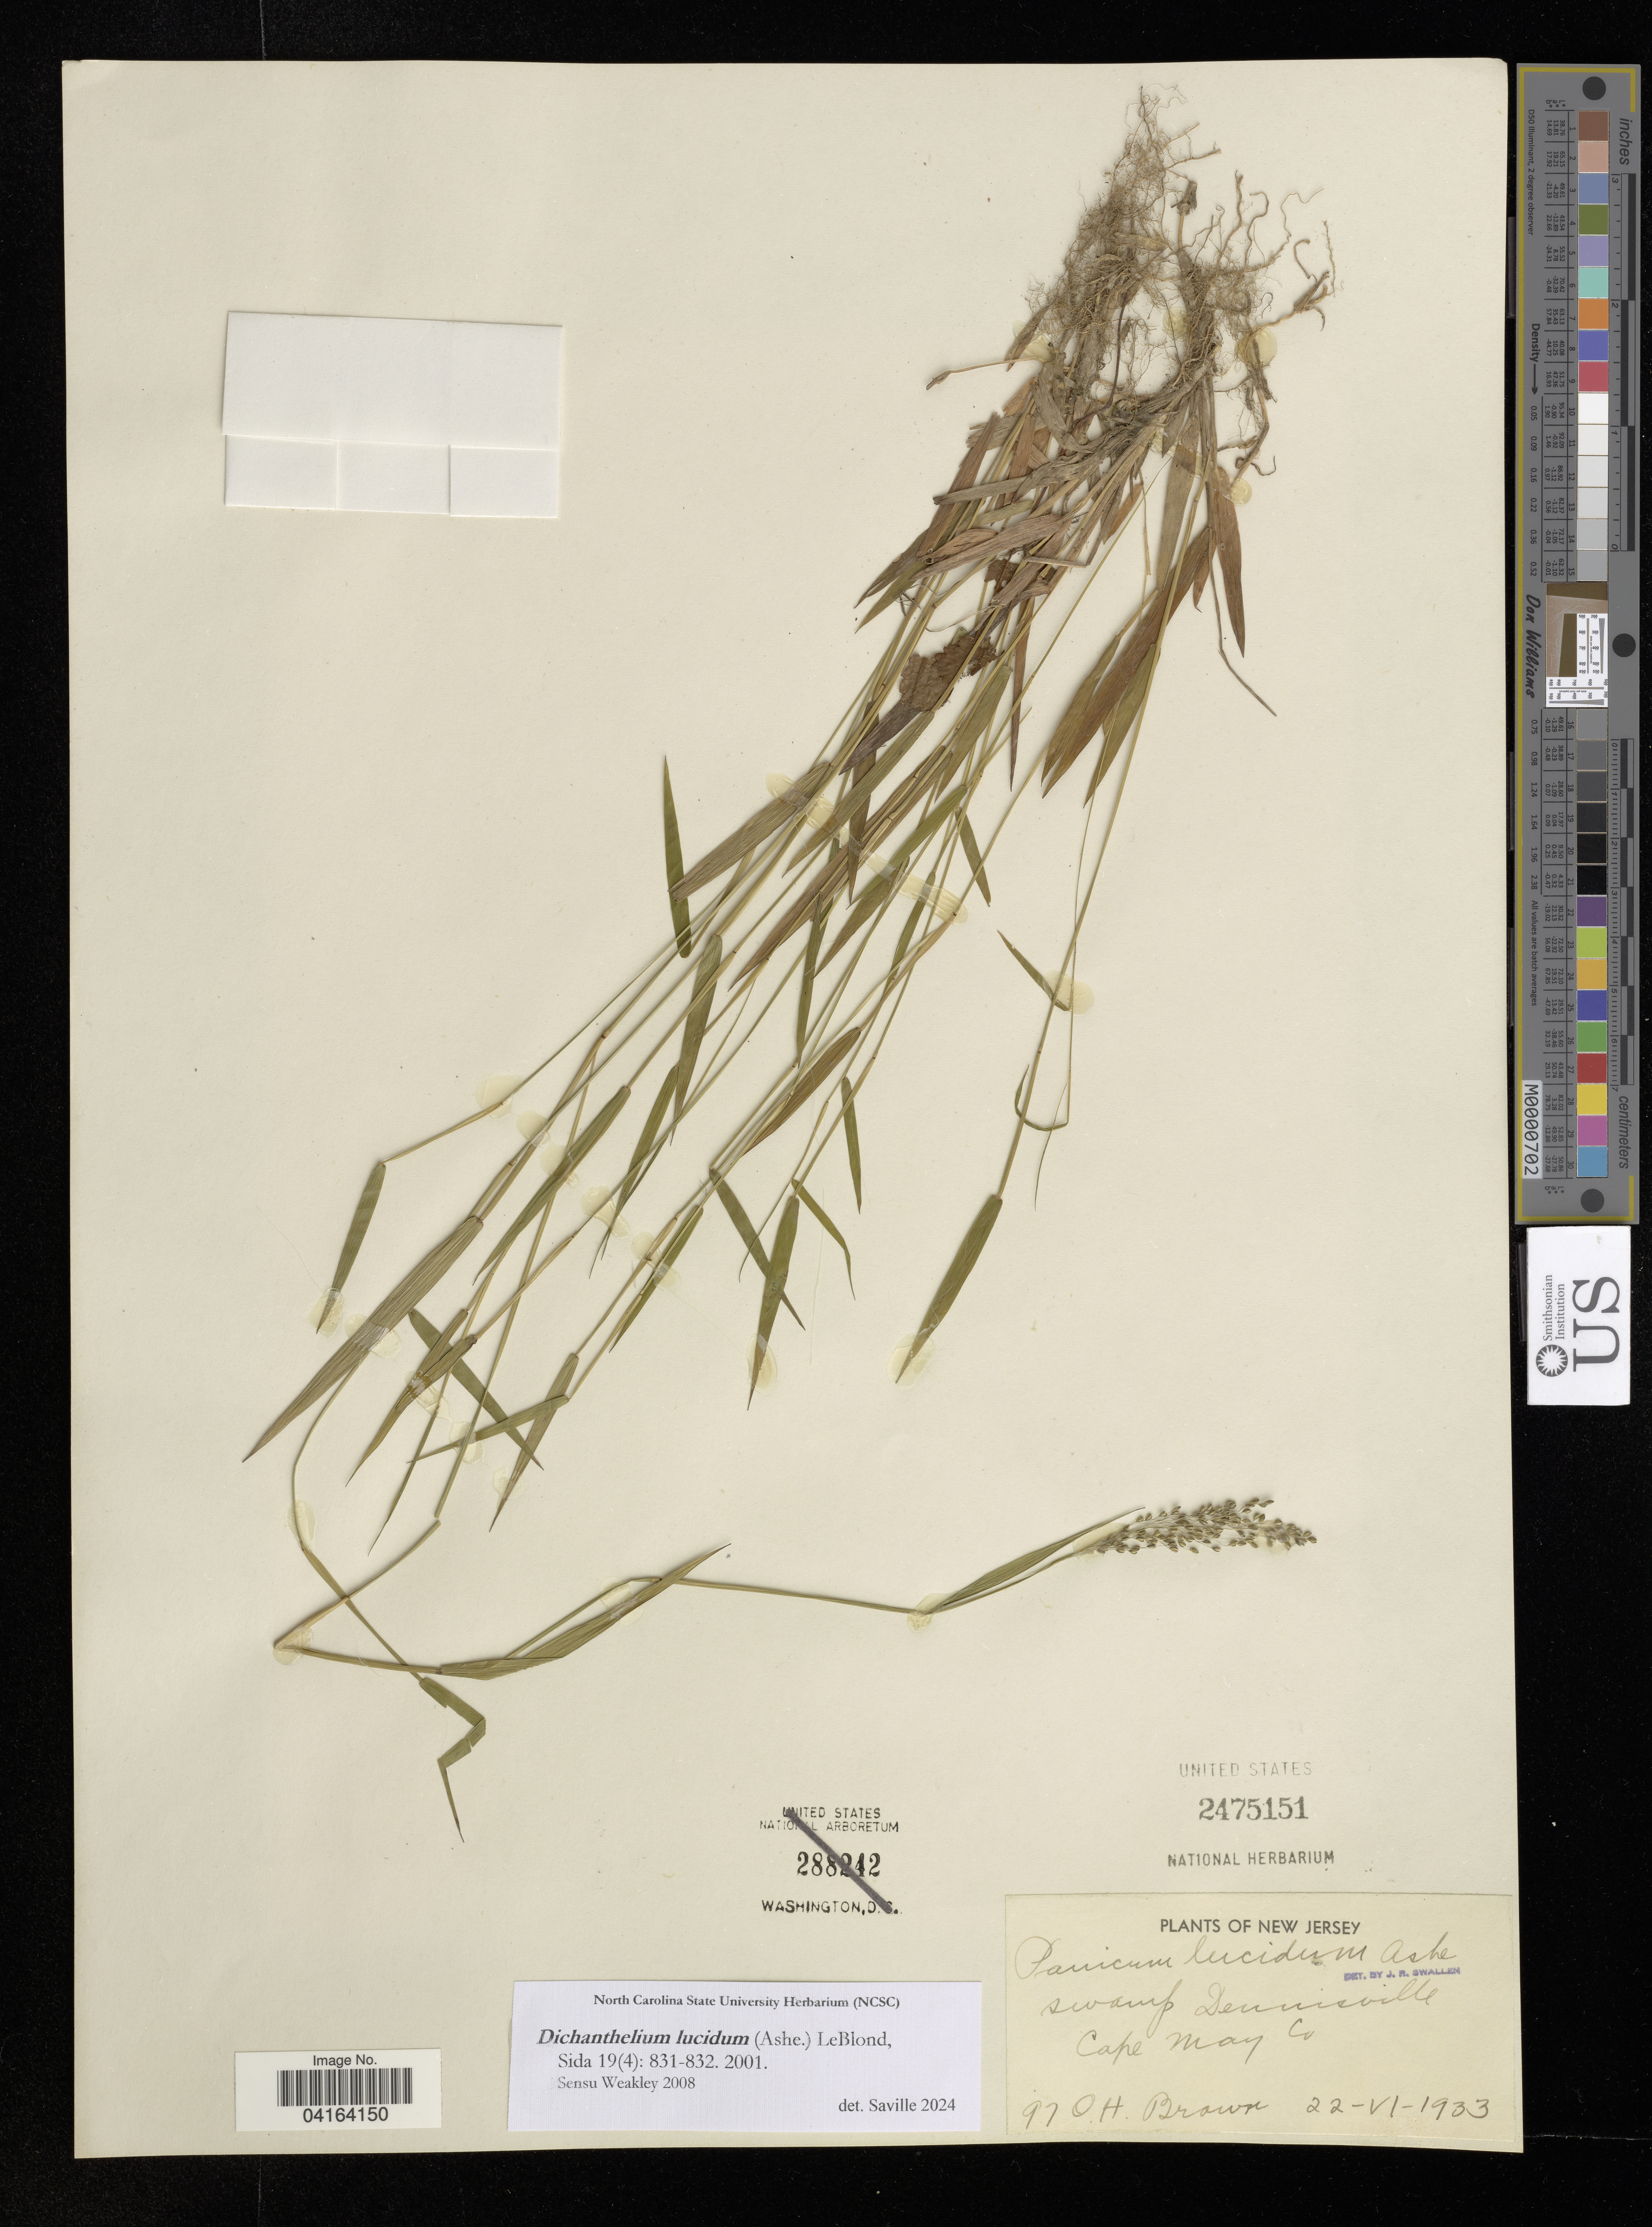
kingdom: Plantae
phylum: Tracheophyta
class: Liliopsida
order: Poales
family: Poaceae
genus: Dichanthelium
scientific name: Dichanthelium lucidum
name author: (Ashe) LeBlond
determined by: Saville, A. C., (NCSC), North Carolina State University (UNITED STATES)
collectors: O. Brown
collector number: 97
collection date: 1933-06-22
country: United States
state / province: New Jersey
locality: Swamp Dennisville Cape May Co.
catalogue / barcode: US 2475151